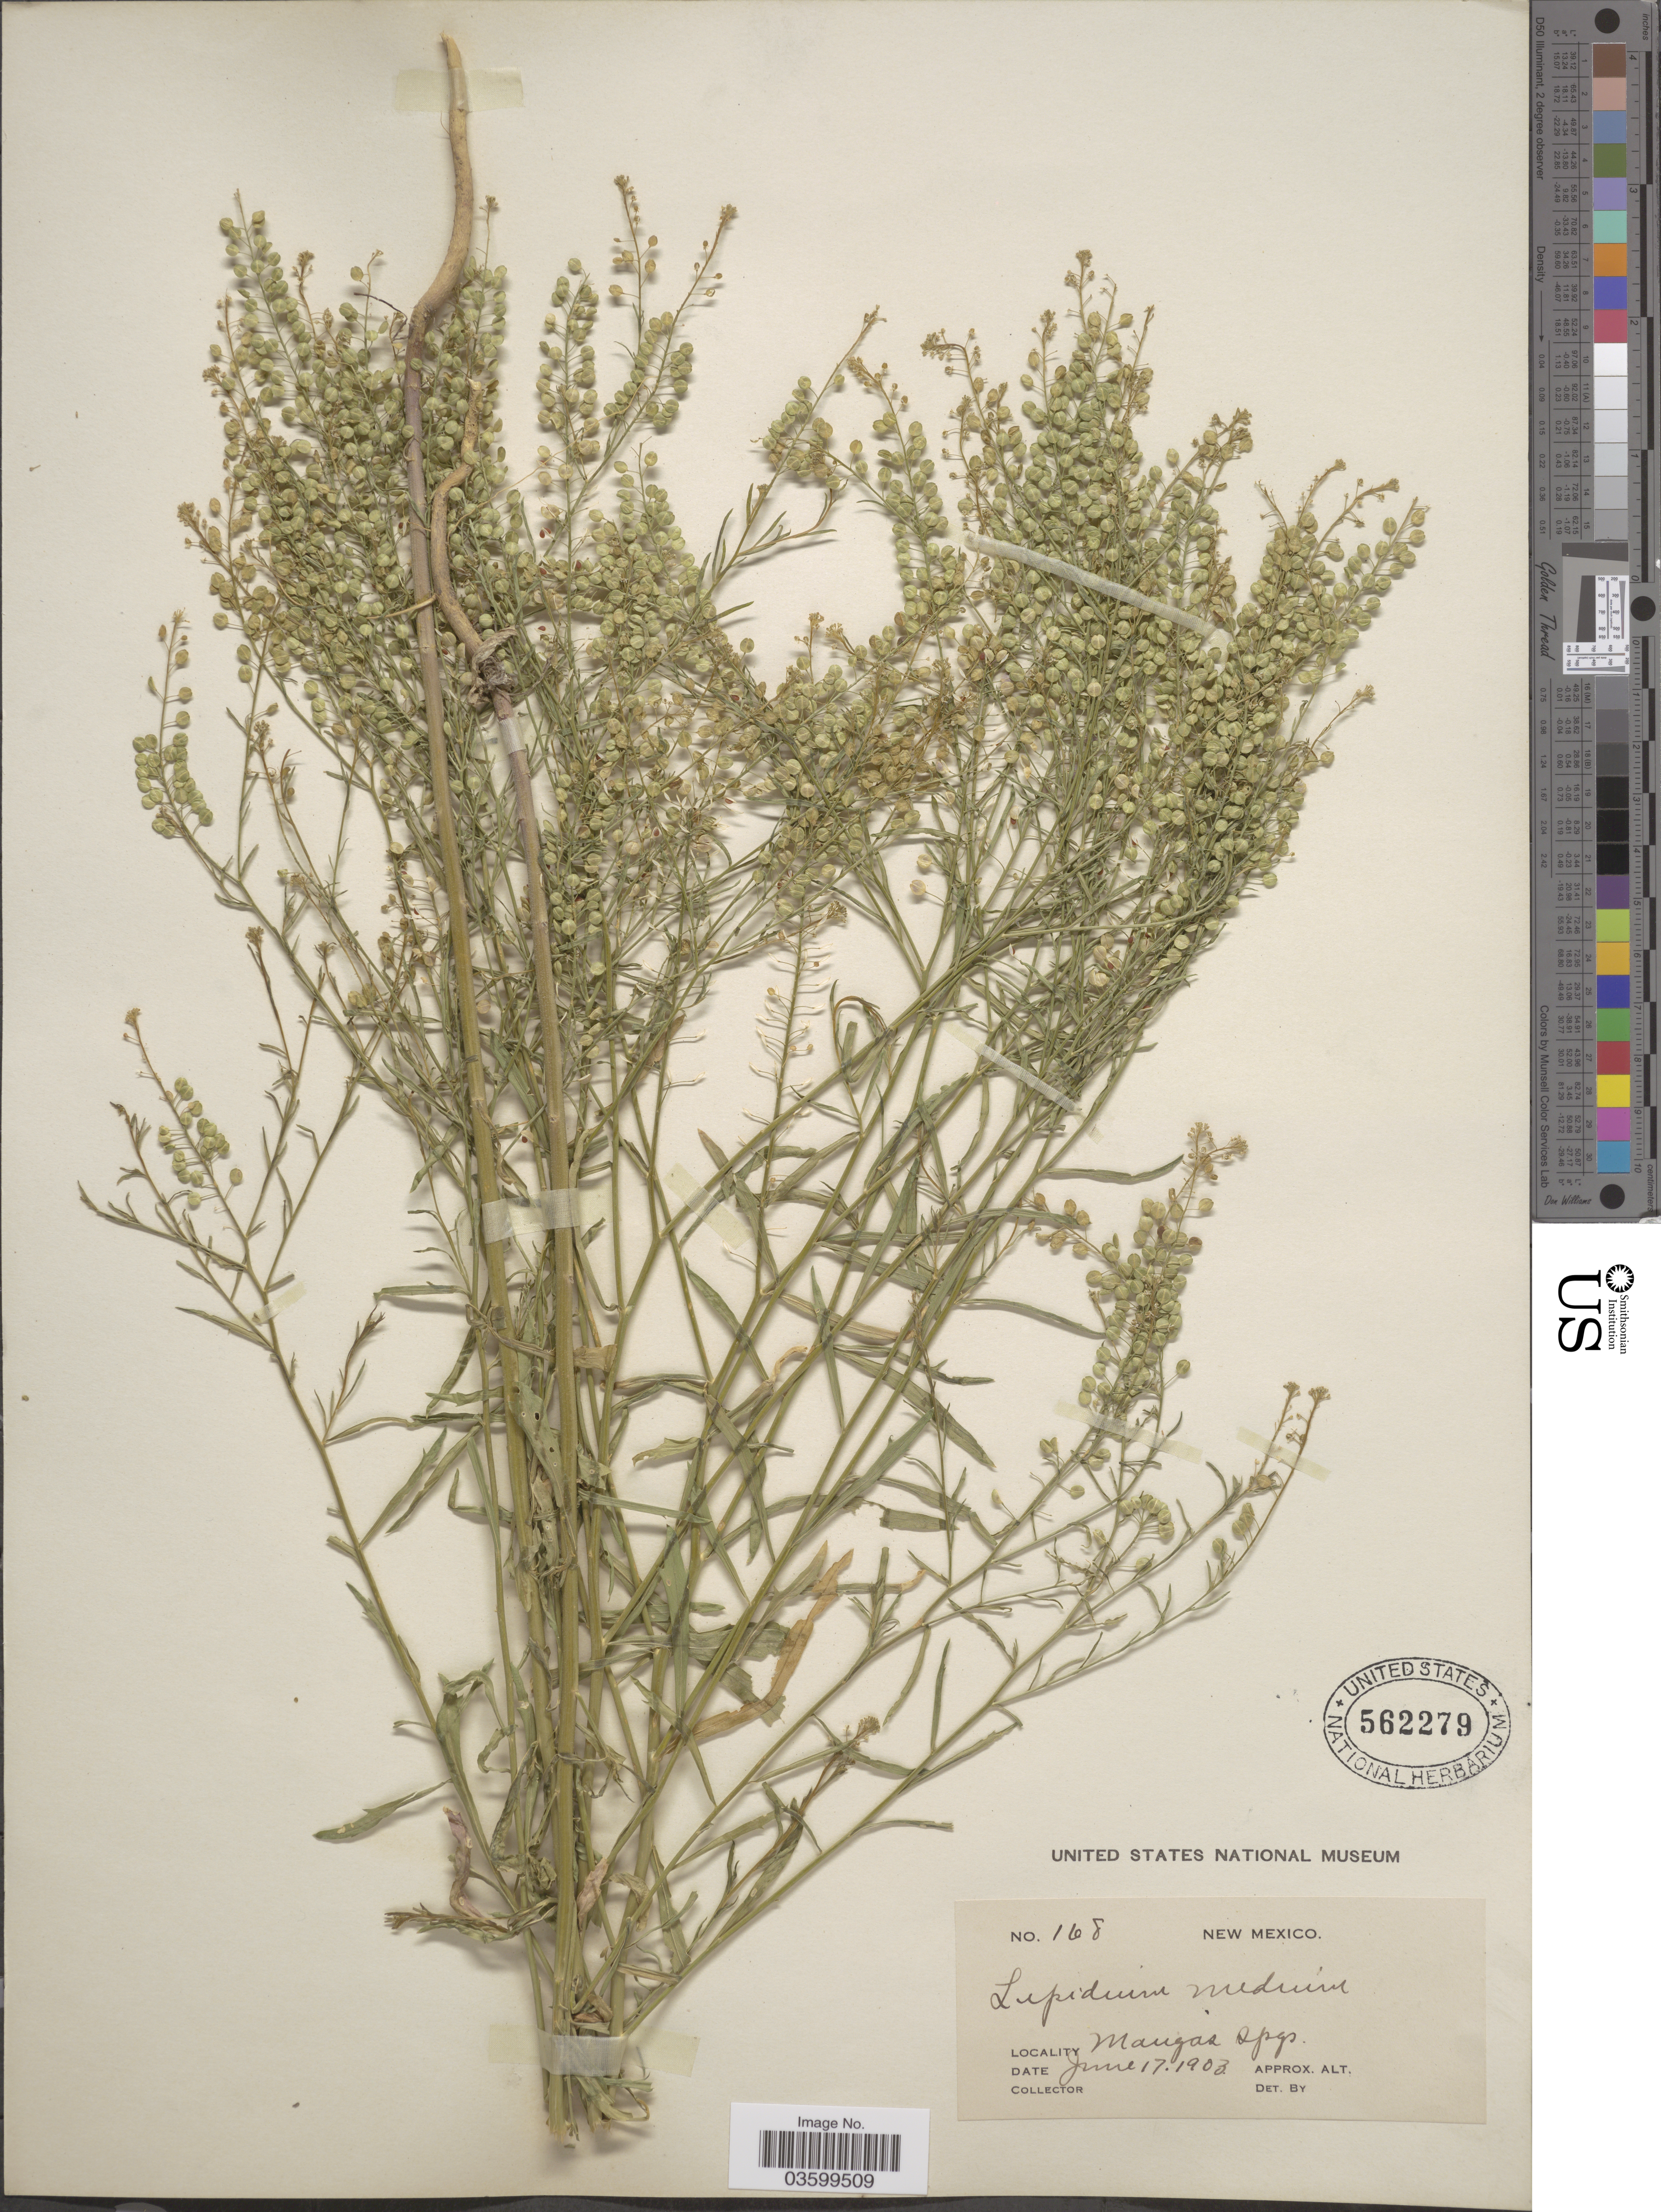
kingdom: Plantae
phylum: Tracheophyta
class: Magnoliopsida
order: Brassicales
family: Brassicaceae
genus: Lepidium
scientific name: Lepidium virginicum var. canescens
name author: Thell.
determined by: Al-Shehbaz, I. A., (MO), Missouri Botanical Garden (UNITED STATES)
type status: Isotype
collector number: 168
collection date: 1903-06-17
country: United States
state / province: New Mexico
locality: Mangas Spgs.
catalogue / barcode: US 562279